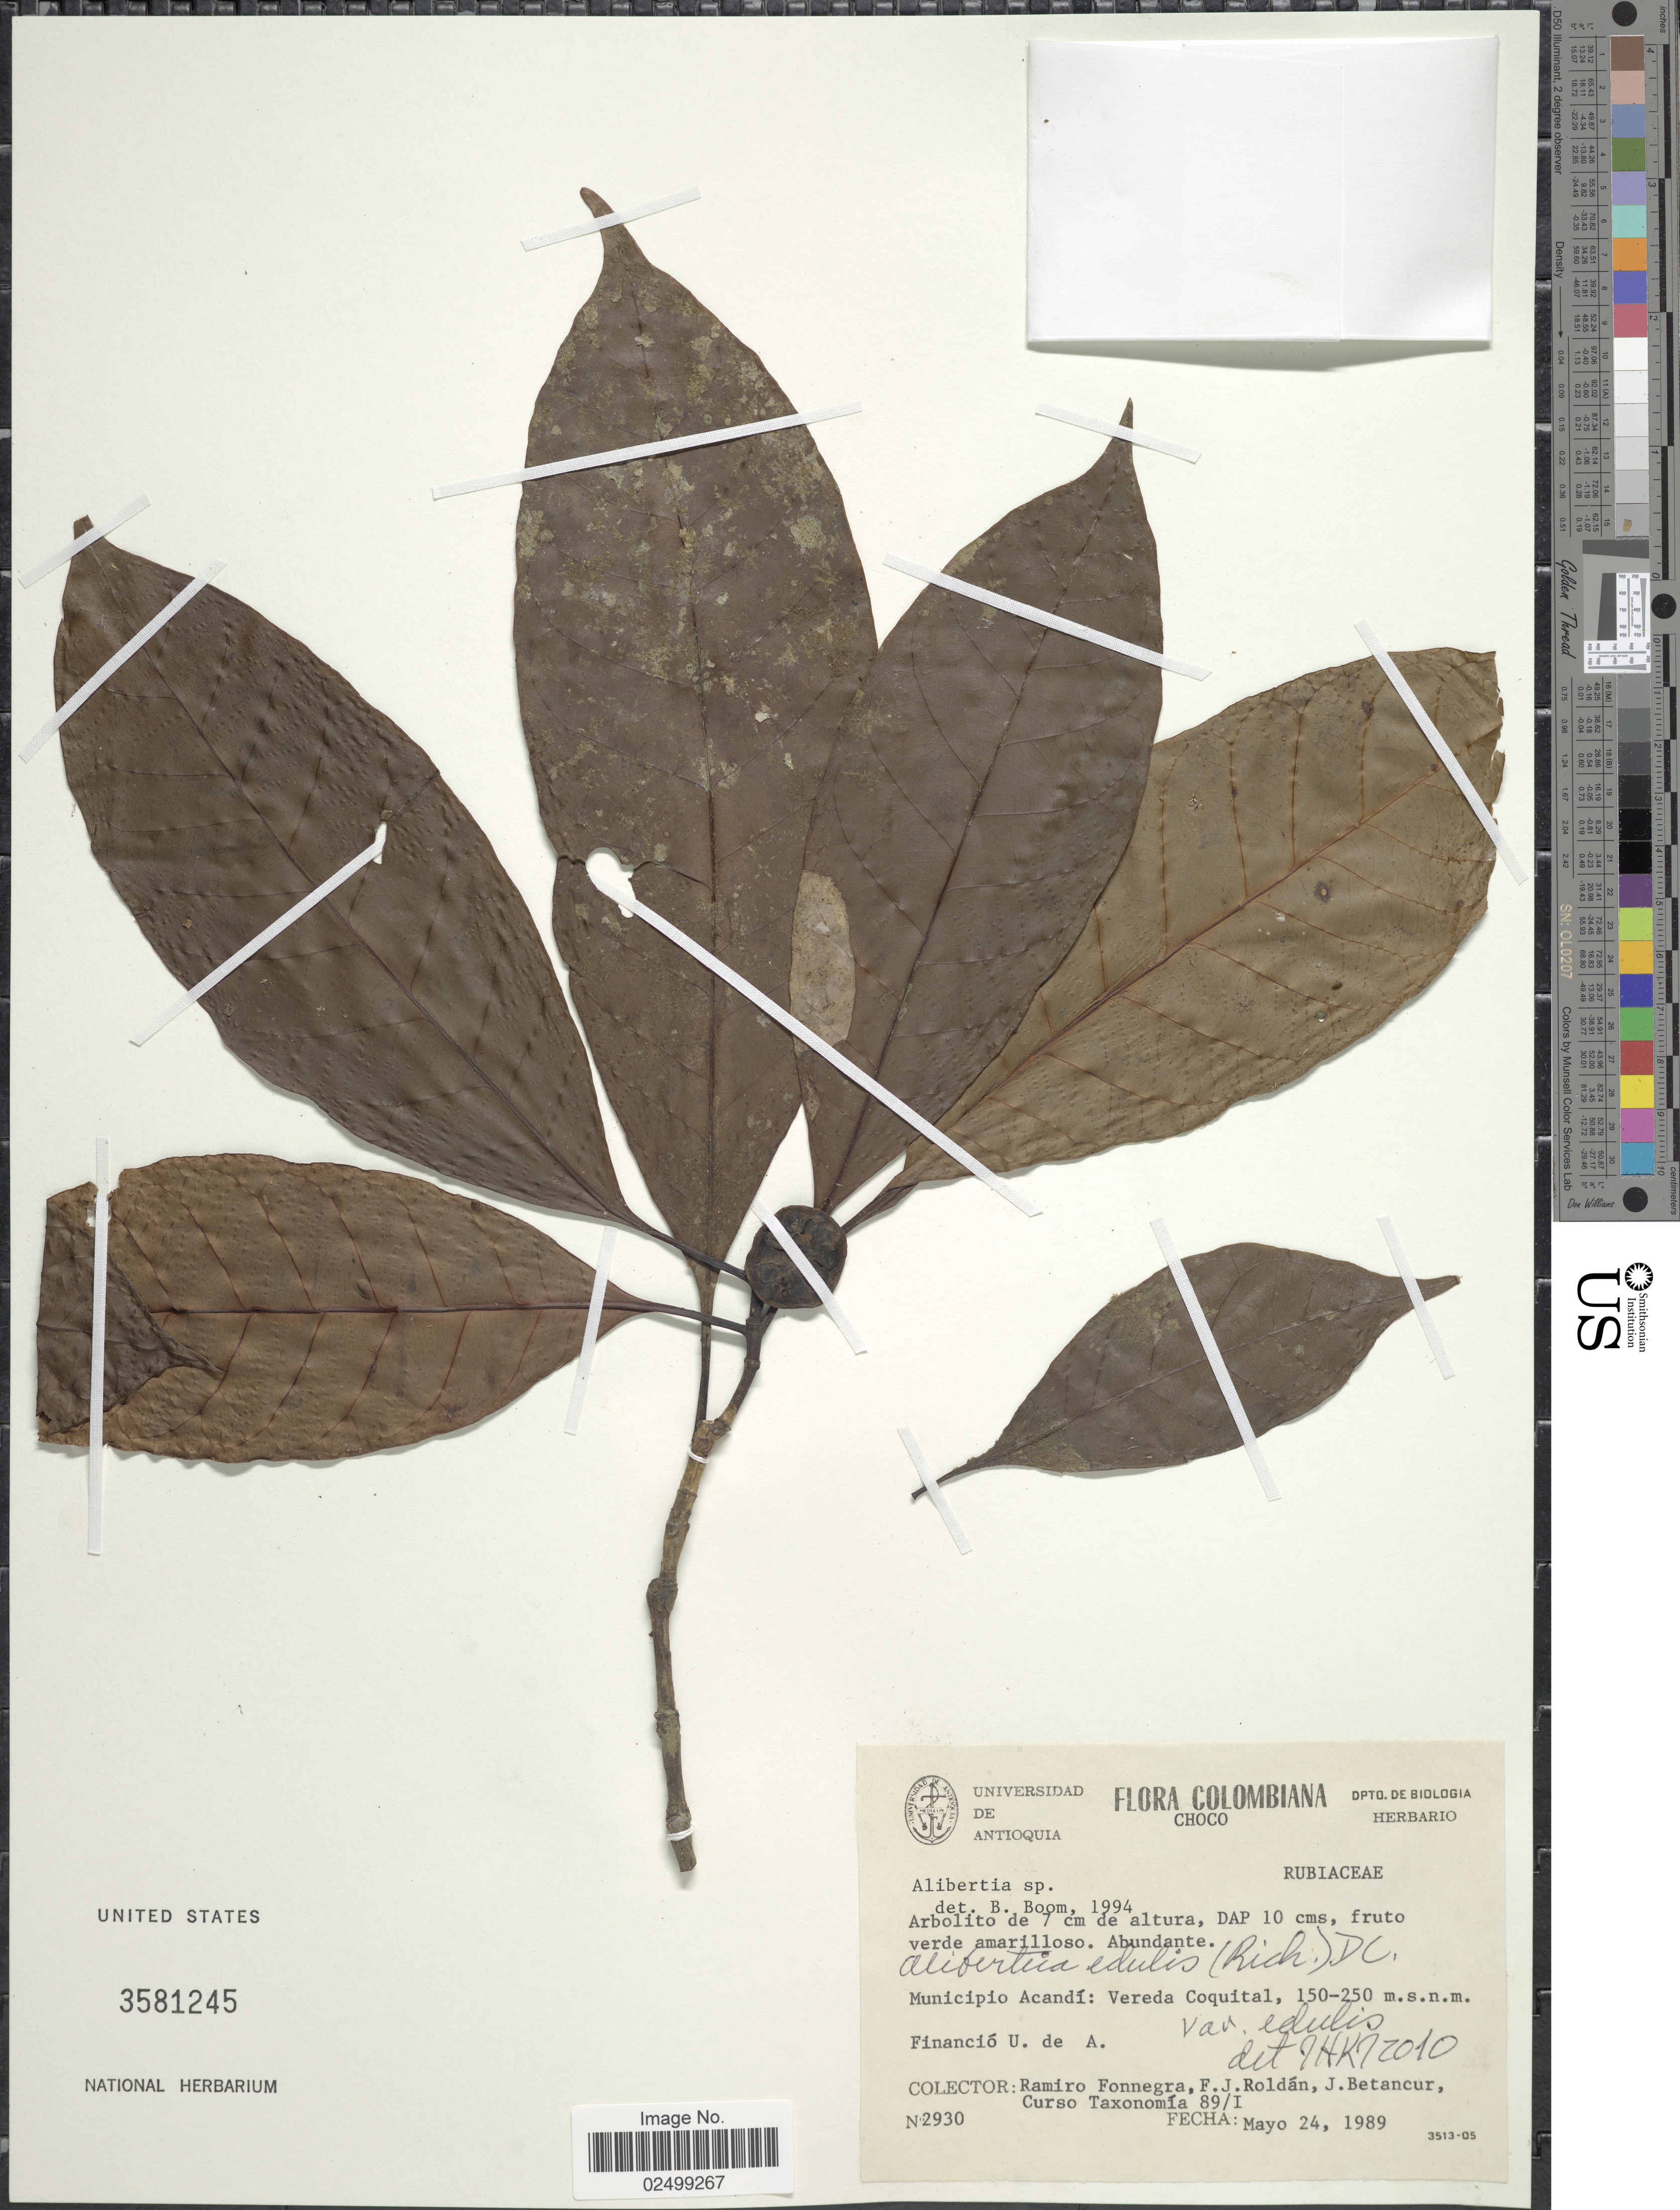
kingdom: Plantae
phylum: Tracheophyta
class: Magnoliopsida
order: Gentianales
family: Rubiaceae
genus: Alibertia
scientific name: Alibertia edulis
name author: (Rich.) A. Rich. ex DC.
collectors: R. Fonnegra, F. J. Roldán, J. Betancur & Curso de Taxonomía 89-I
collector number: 2930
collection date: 1989-05-24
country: Colombia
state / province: Chocó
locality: Municipio Acandí: Vereda Coquital, Financió U. de A.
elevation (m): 150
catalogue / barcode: US 3581245